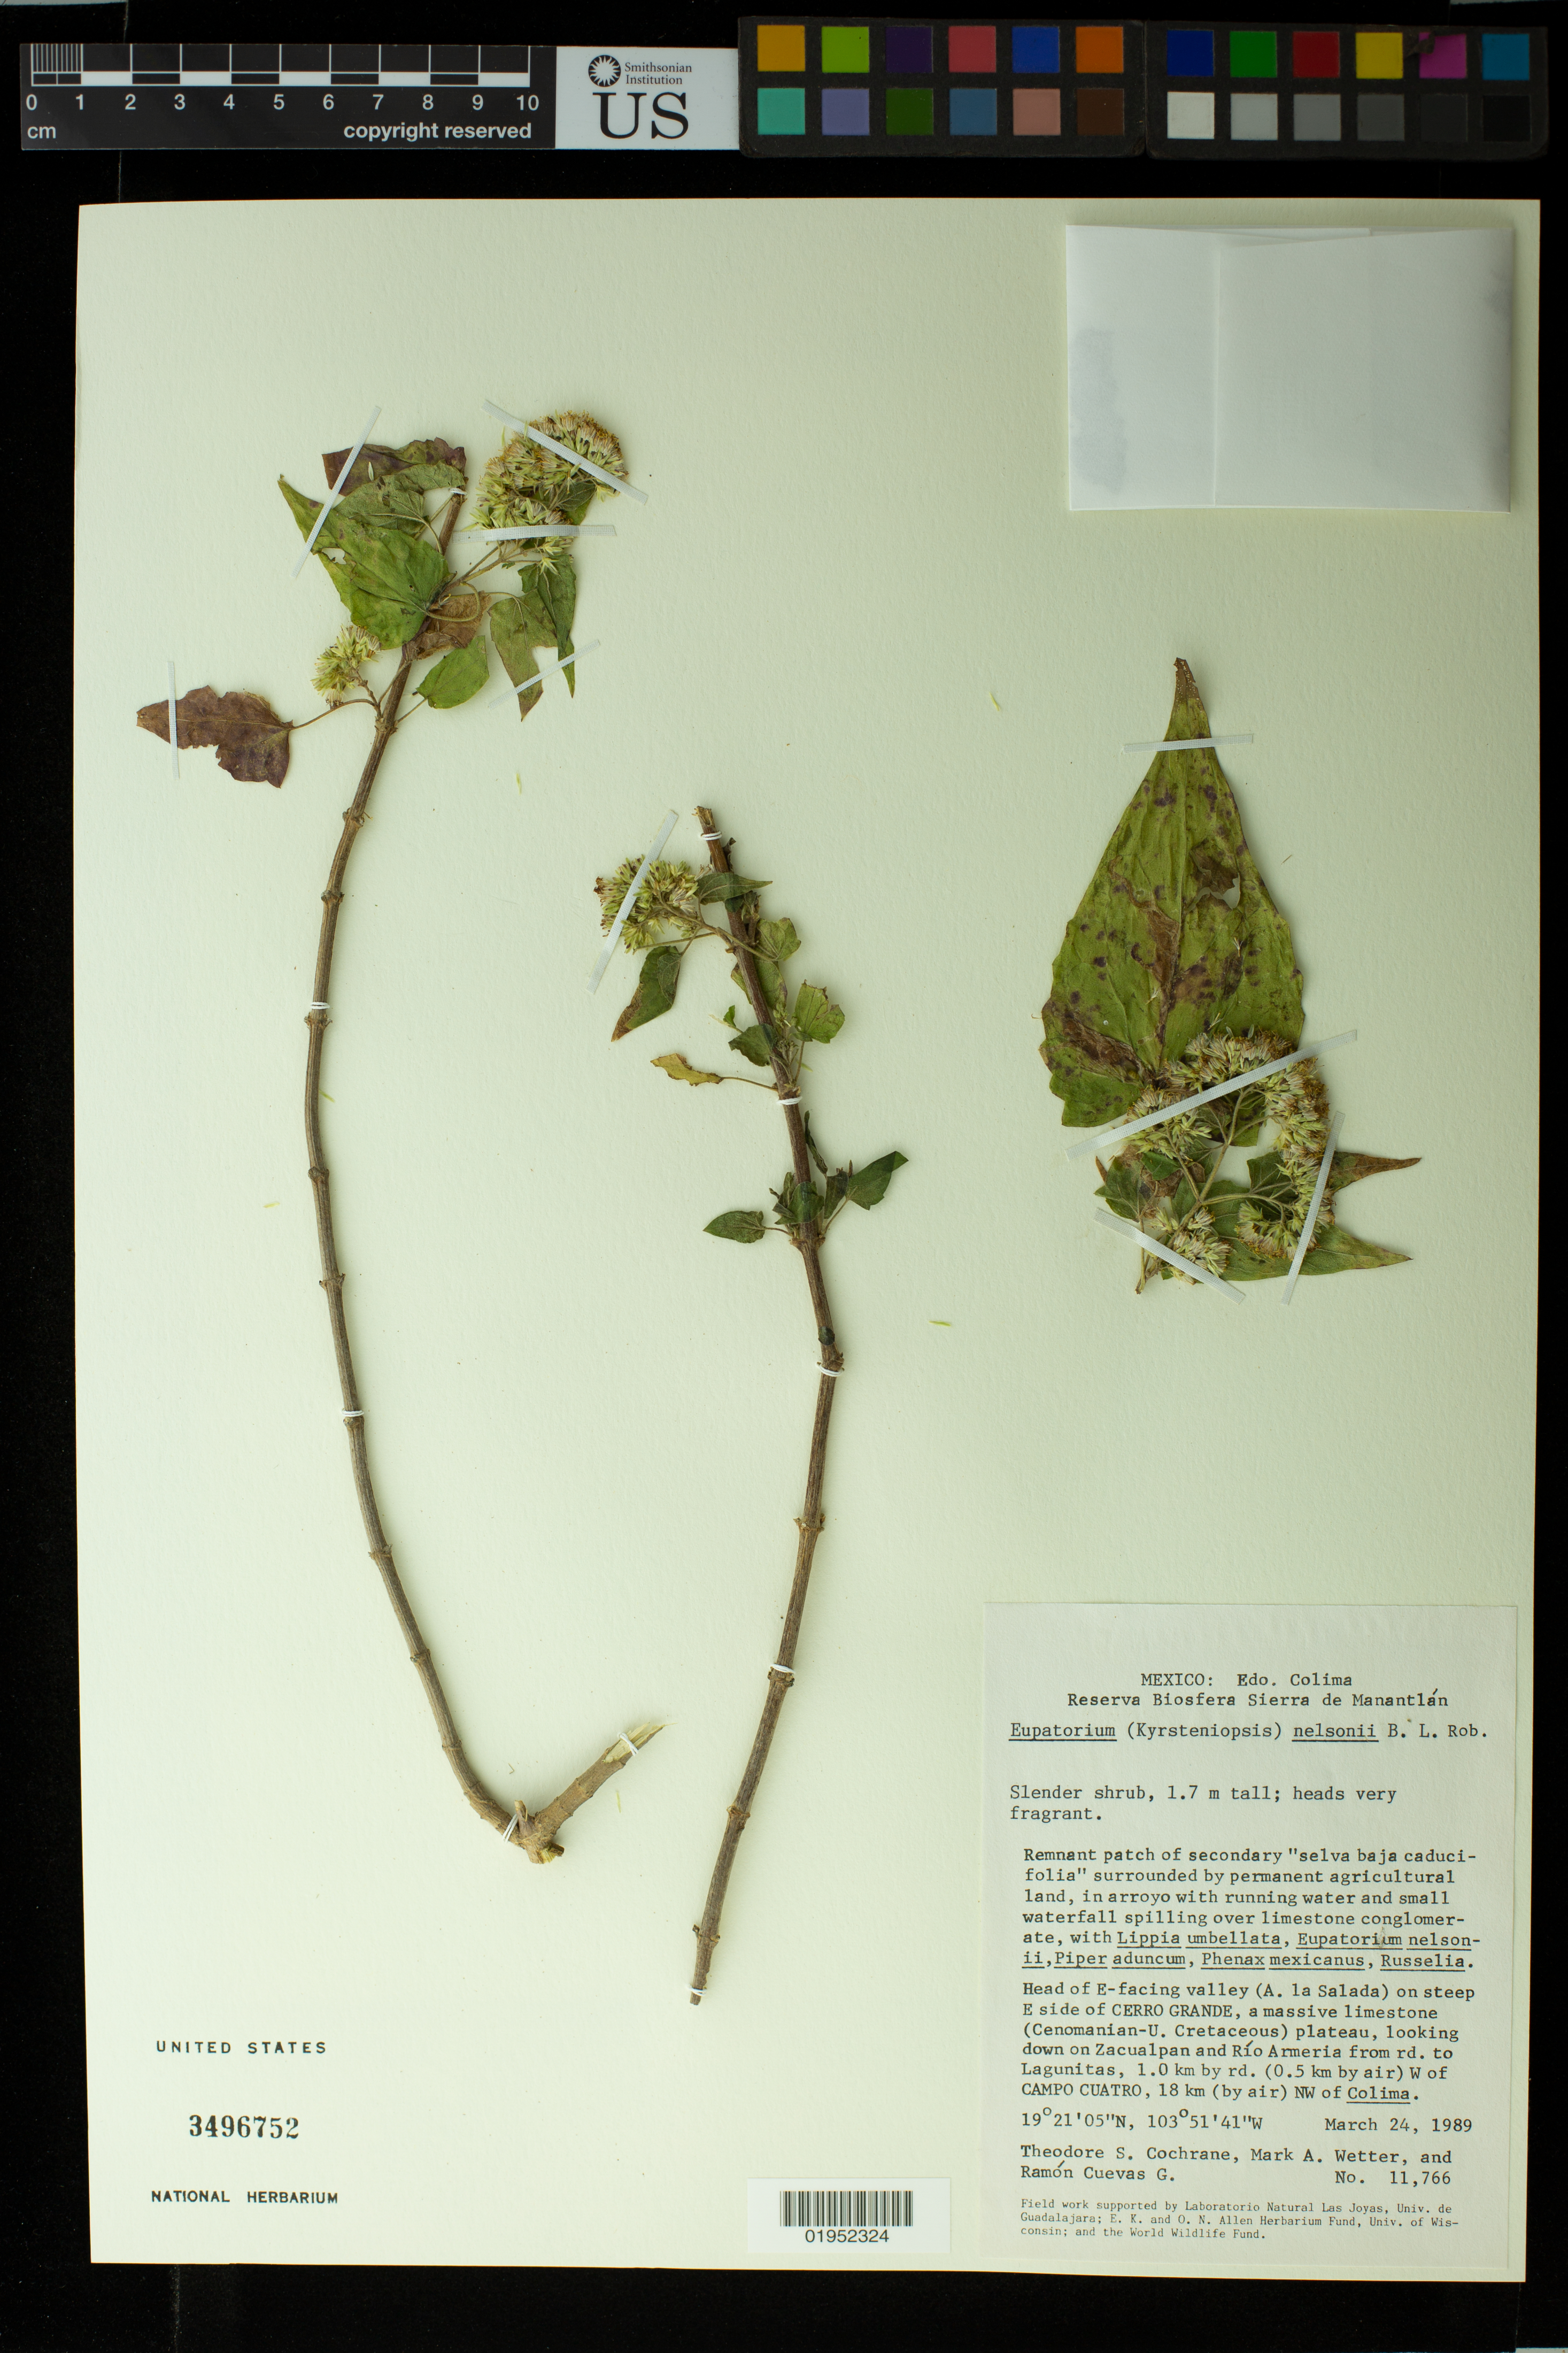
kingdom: Plantae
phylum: Tracheophyta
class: Magnoliopsida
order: Asterales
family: Asteraceae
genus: Kyrsteniopsis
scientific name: Kyrsteniopsis nelsonii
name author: (B.L. Rob.) R.M. King & H. Rob.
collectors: T. Cochrane, M. Wetter & R. Cuevas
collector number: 11766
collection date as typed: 24 Mar 1989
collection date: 1989-03-24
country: Mexico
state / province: Colima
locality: Head of E-facing valley (A. la Salada) on steep E side of Cerro Grande, a massive limestone plateau, looking down on Zacualpan and Rio Armeria from road to Lagunitas, 1.0 km by road. West of Campo Cuatro, 18 km (by air) NW of Colima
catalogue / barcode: US 3496752